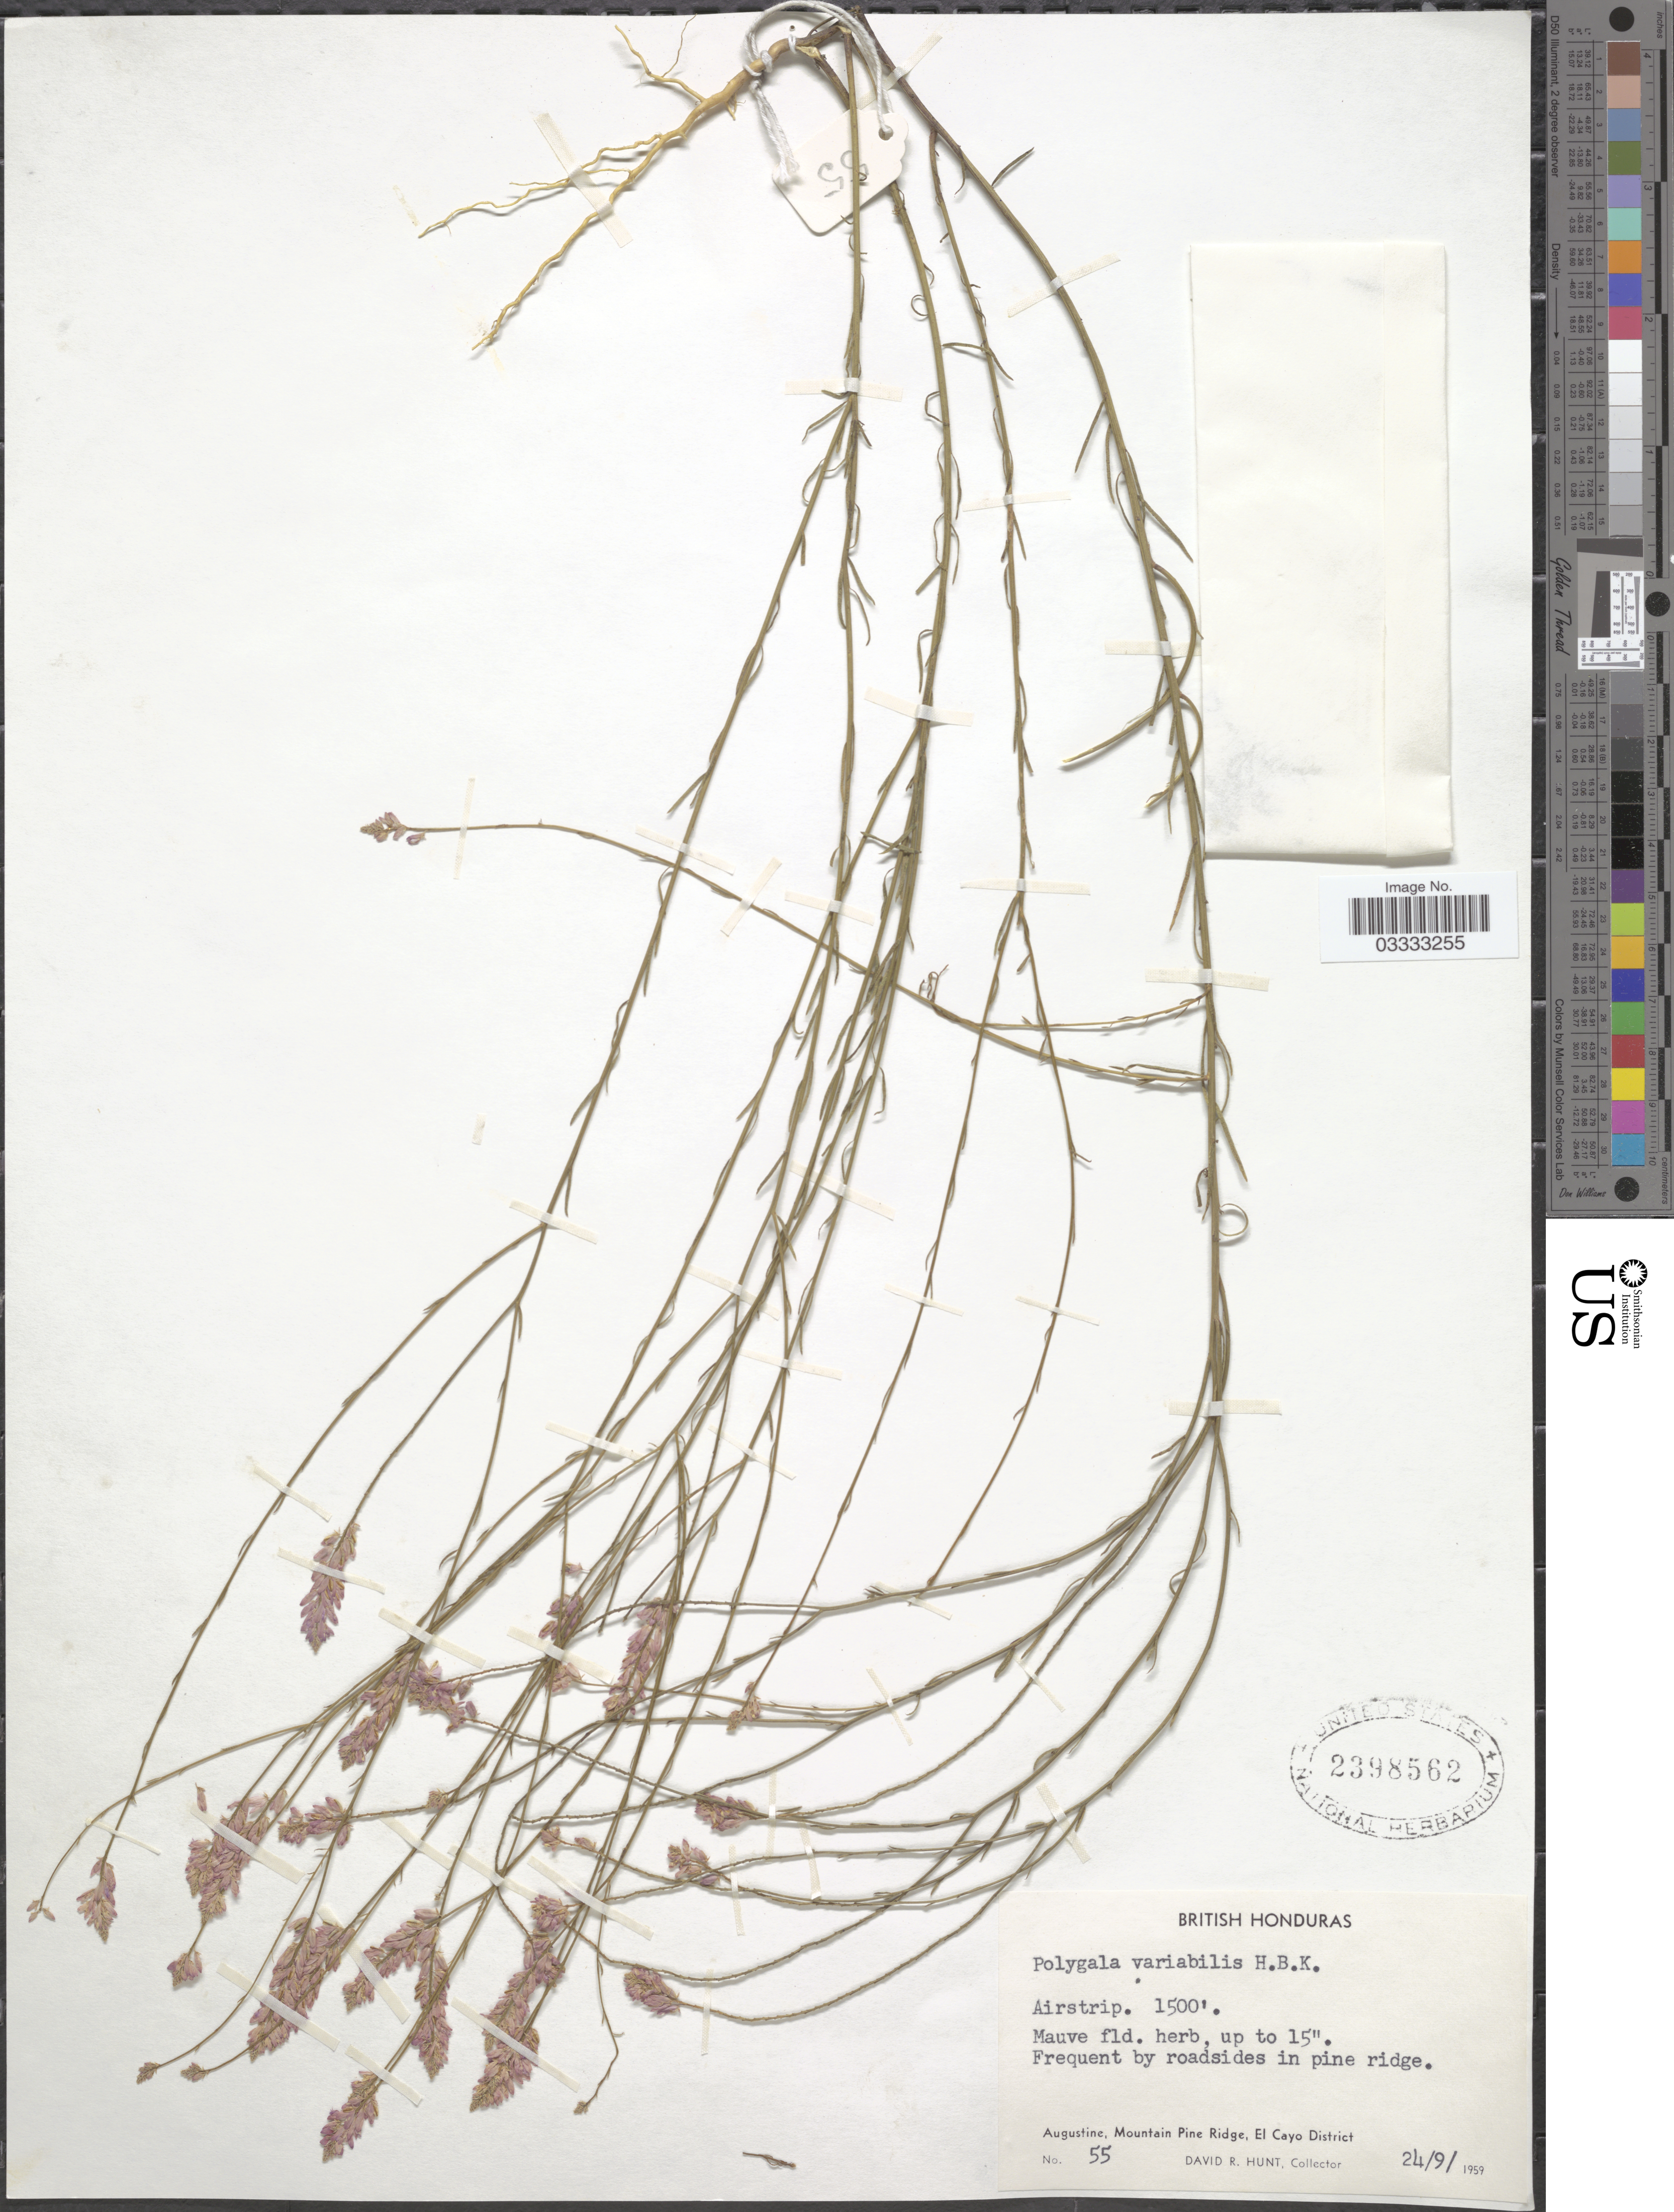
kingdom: Plantae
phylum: Tracheophyta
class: Magnoliopsida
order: Fabales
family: Polygalaceae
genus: Polygala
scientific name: Polygala variabilis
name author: Kunth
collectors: D. R. Hunt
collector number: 55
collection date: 1959-09-24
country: Belize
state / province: Cayo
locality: British Honduras. Airstrip. Augustine, Mountain Pine Ridge, El Cayo District.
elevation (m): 457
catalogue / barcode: US 2398562